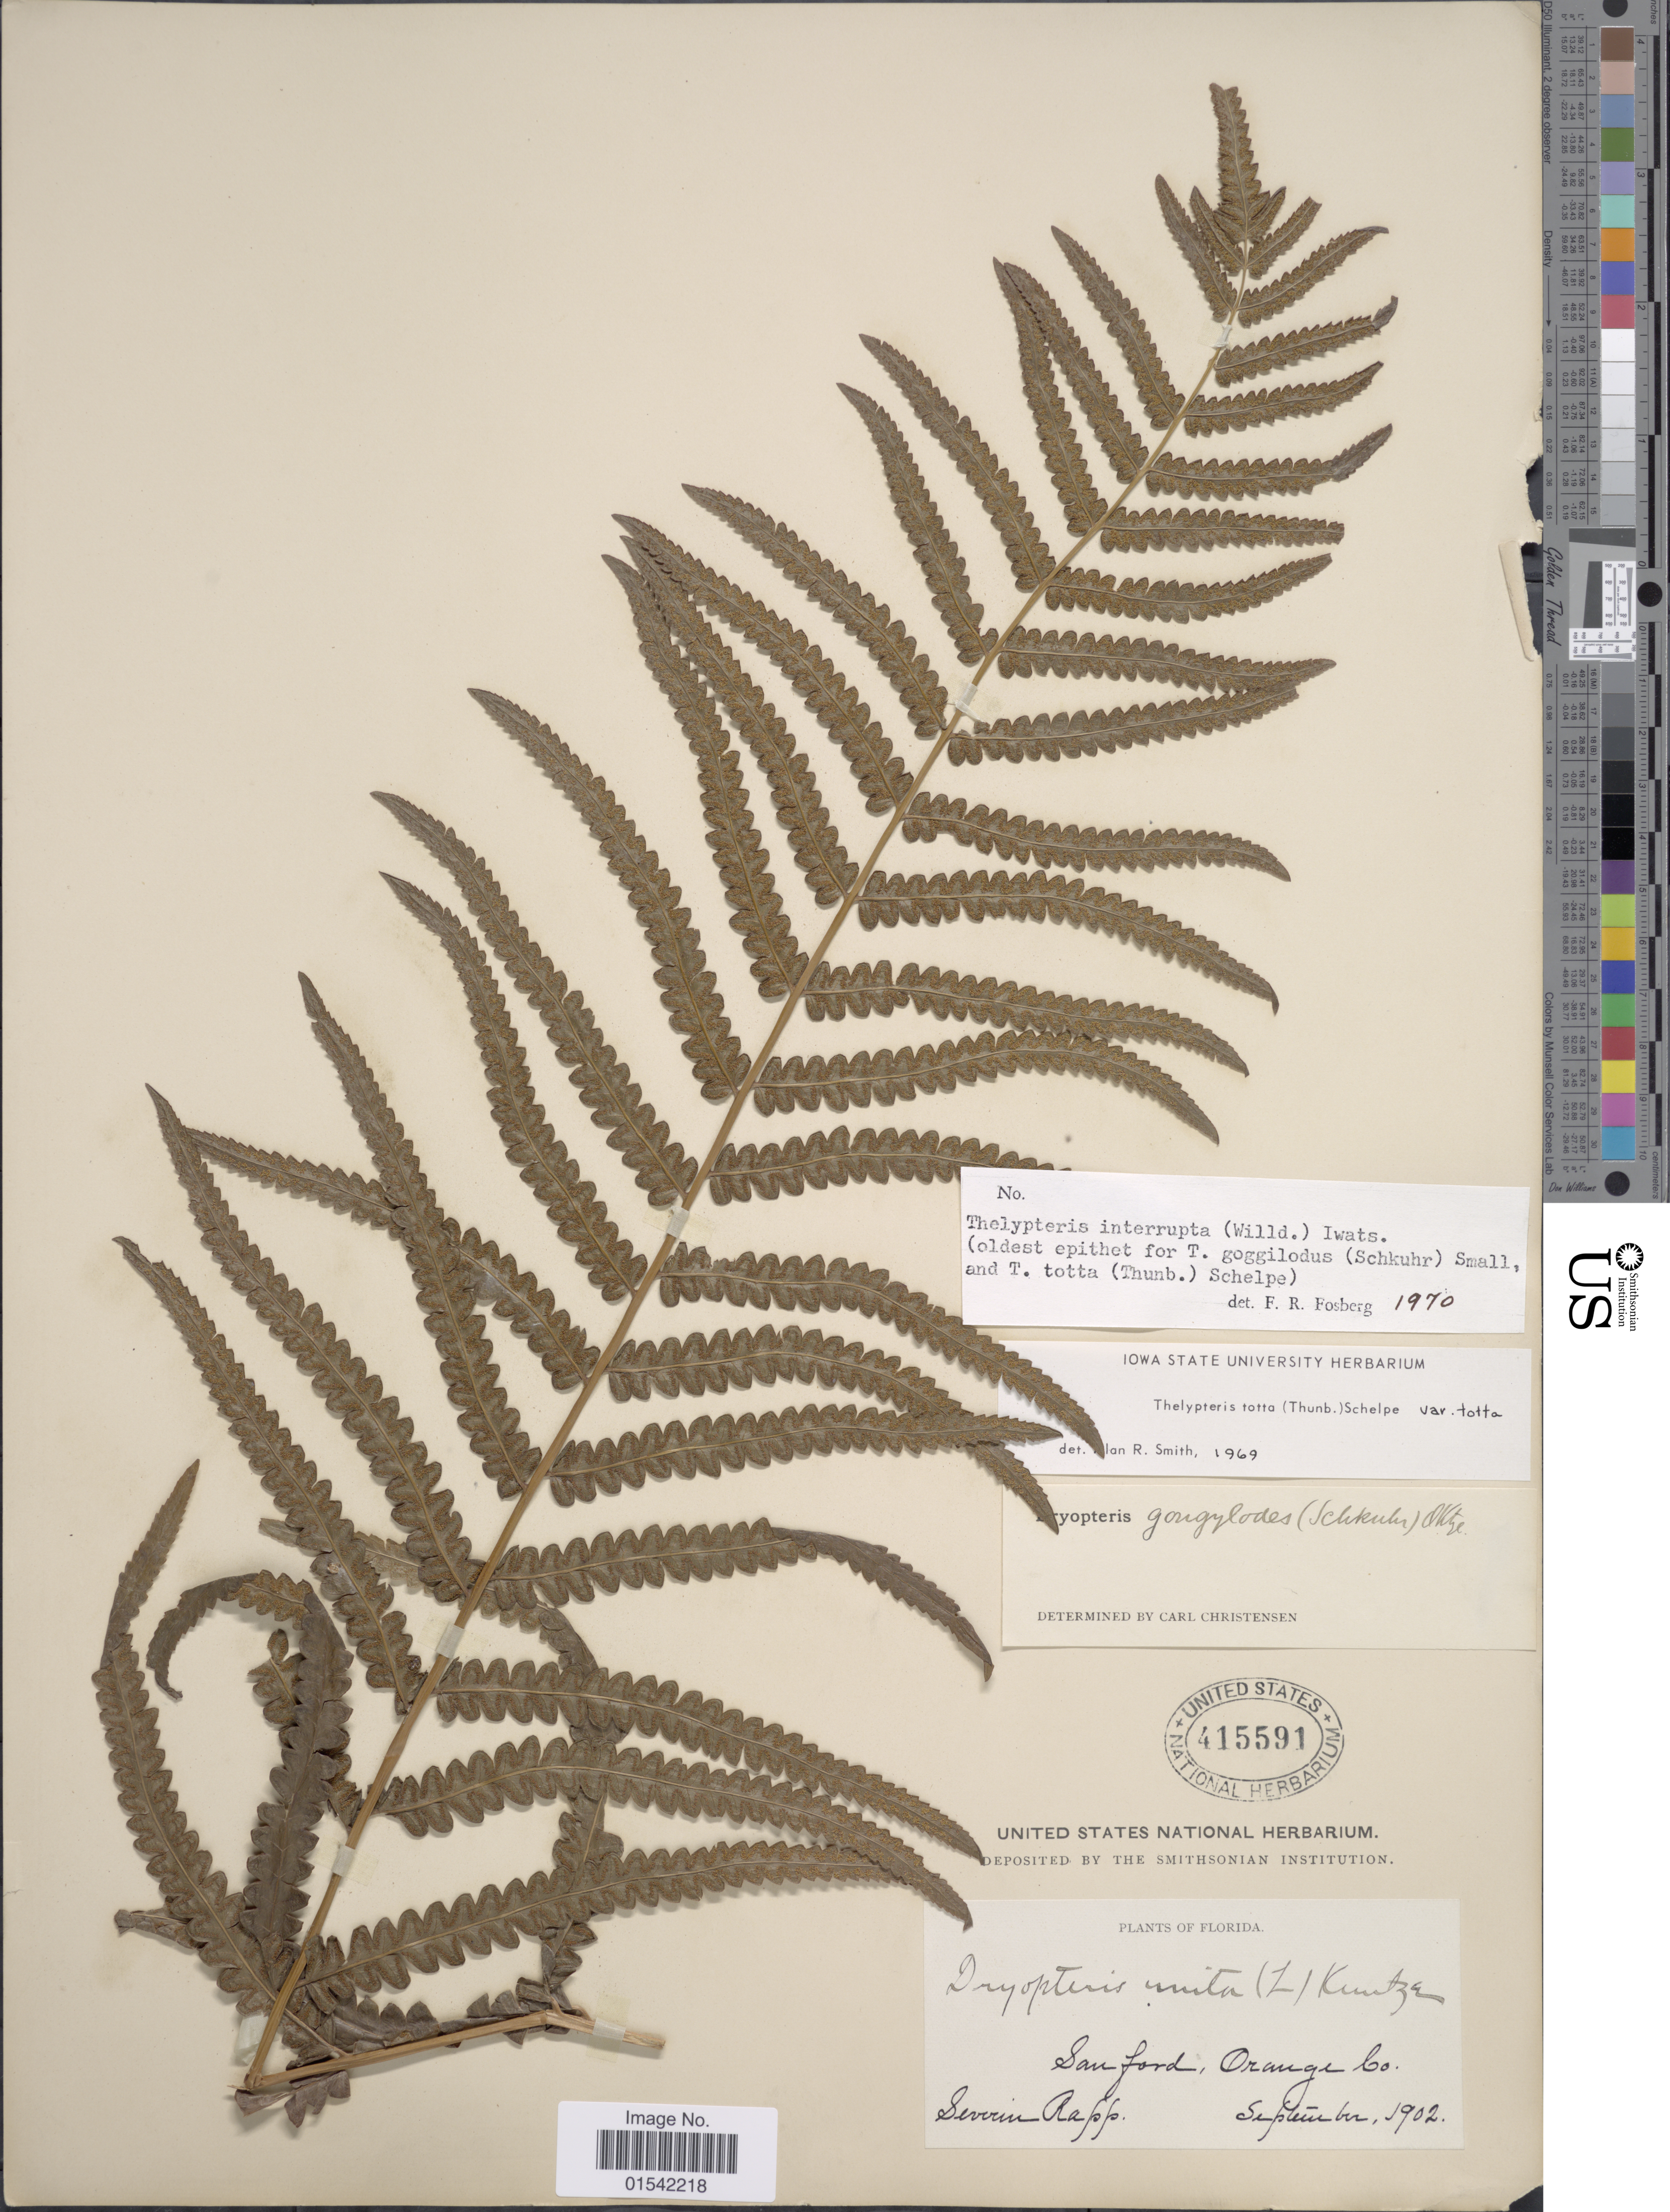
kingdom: Plantae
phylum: Tracheophyta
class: Polypodiopsida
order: Polypodiales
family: Thelypteridaceae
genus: Cyclosorus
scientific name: Cyclosorus interruptus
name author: (Willd.) H. Itô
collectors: S. Rapp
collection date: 1902-09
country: United States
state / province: Florida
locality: Sanford, Orange Co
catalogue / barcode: US 415591